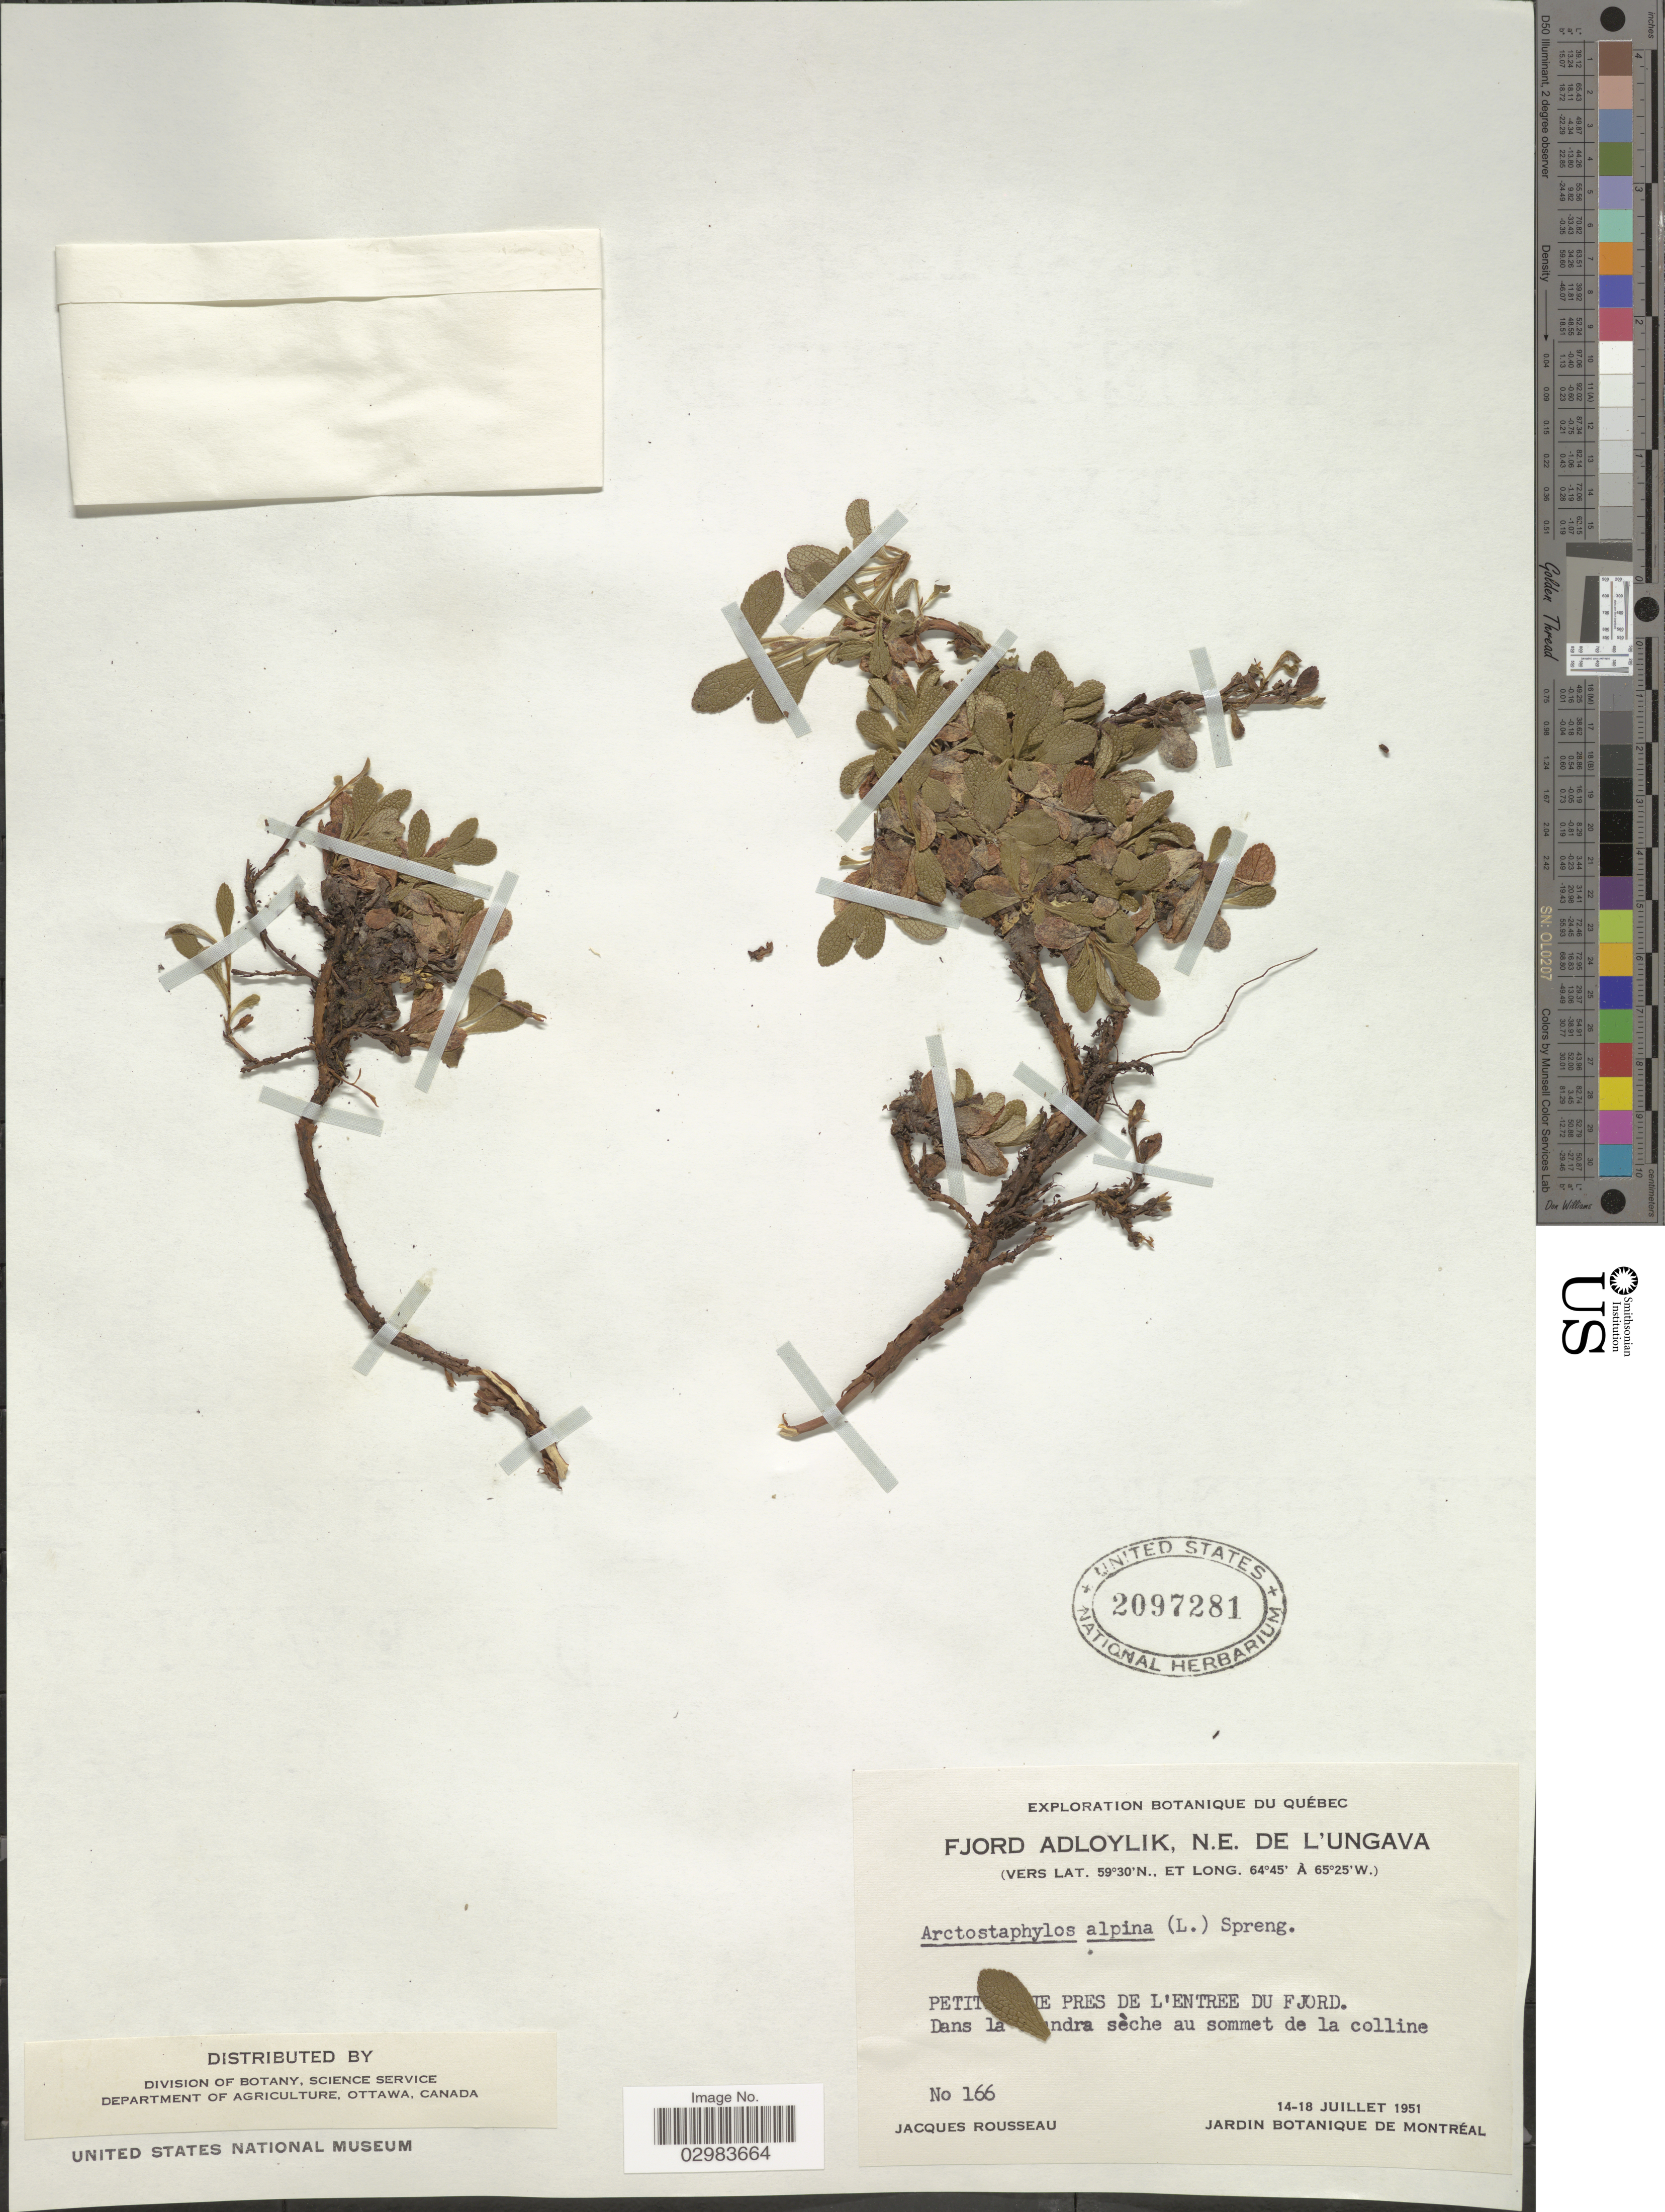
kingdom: Plantae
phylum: Tracheophyta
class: Magnoliopsida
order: Ericales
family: Ericaceae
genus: Arctostaphylos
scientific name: Arctostaphylos alpina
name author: (L.) Spreng.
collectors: J. Rousseau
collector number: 166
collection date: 1951-07-14/1951-07-18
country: Canada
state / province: Quebec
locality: Fjord Adloylik, N.E. de L'Ungava. Petit Baie Pres de L'Entree Du Fjord. Dand la tundra sèche au sommet de la colline.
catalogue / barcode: US 2097281